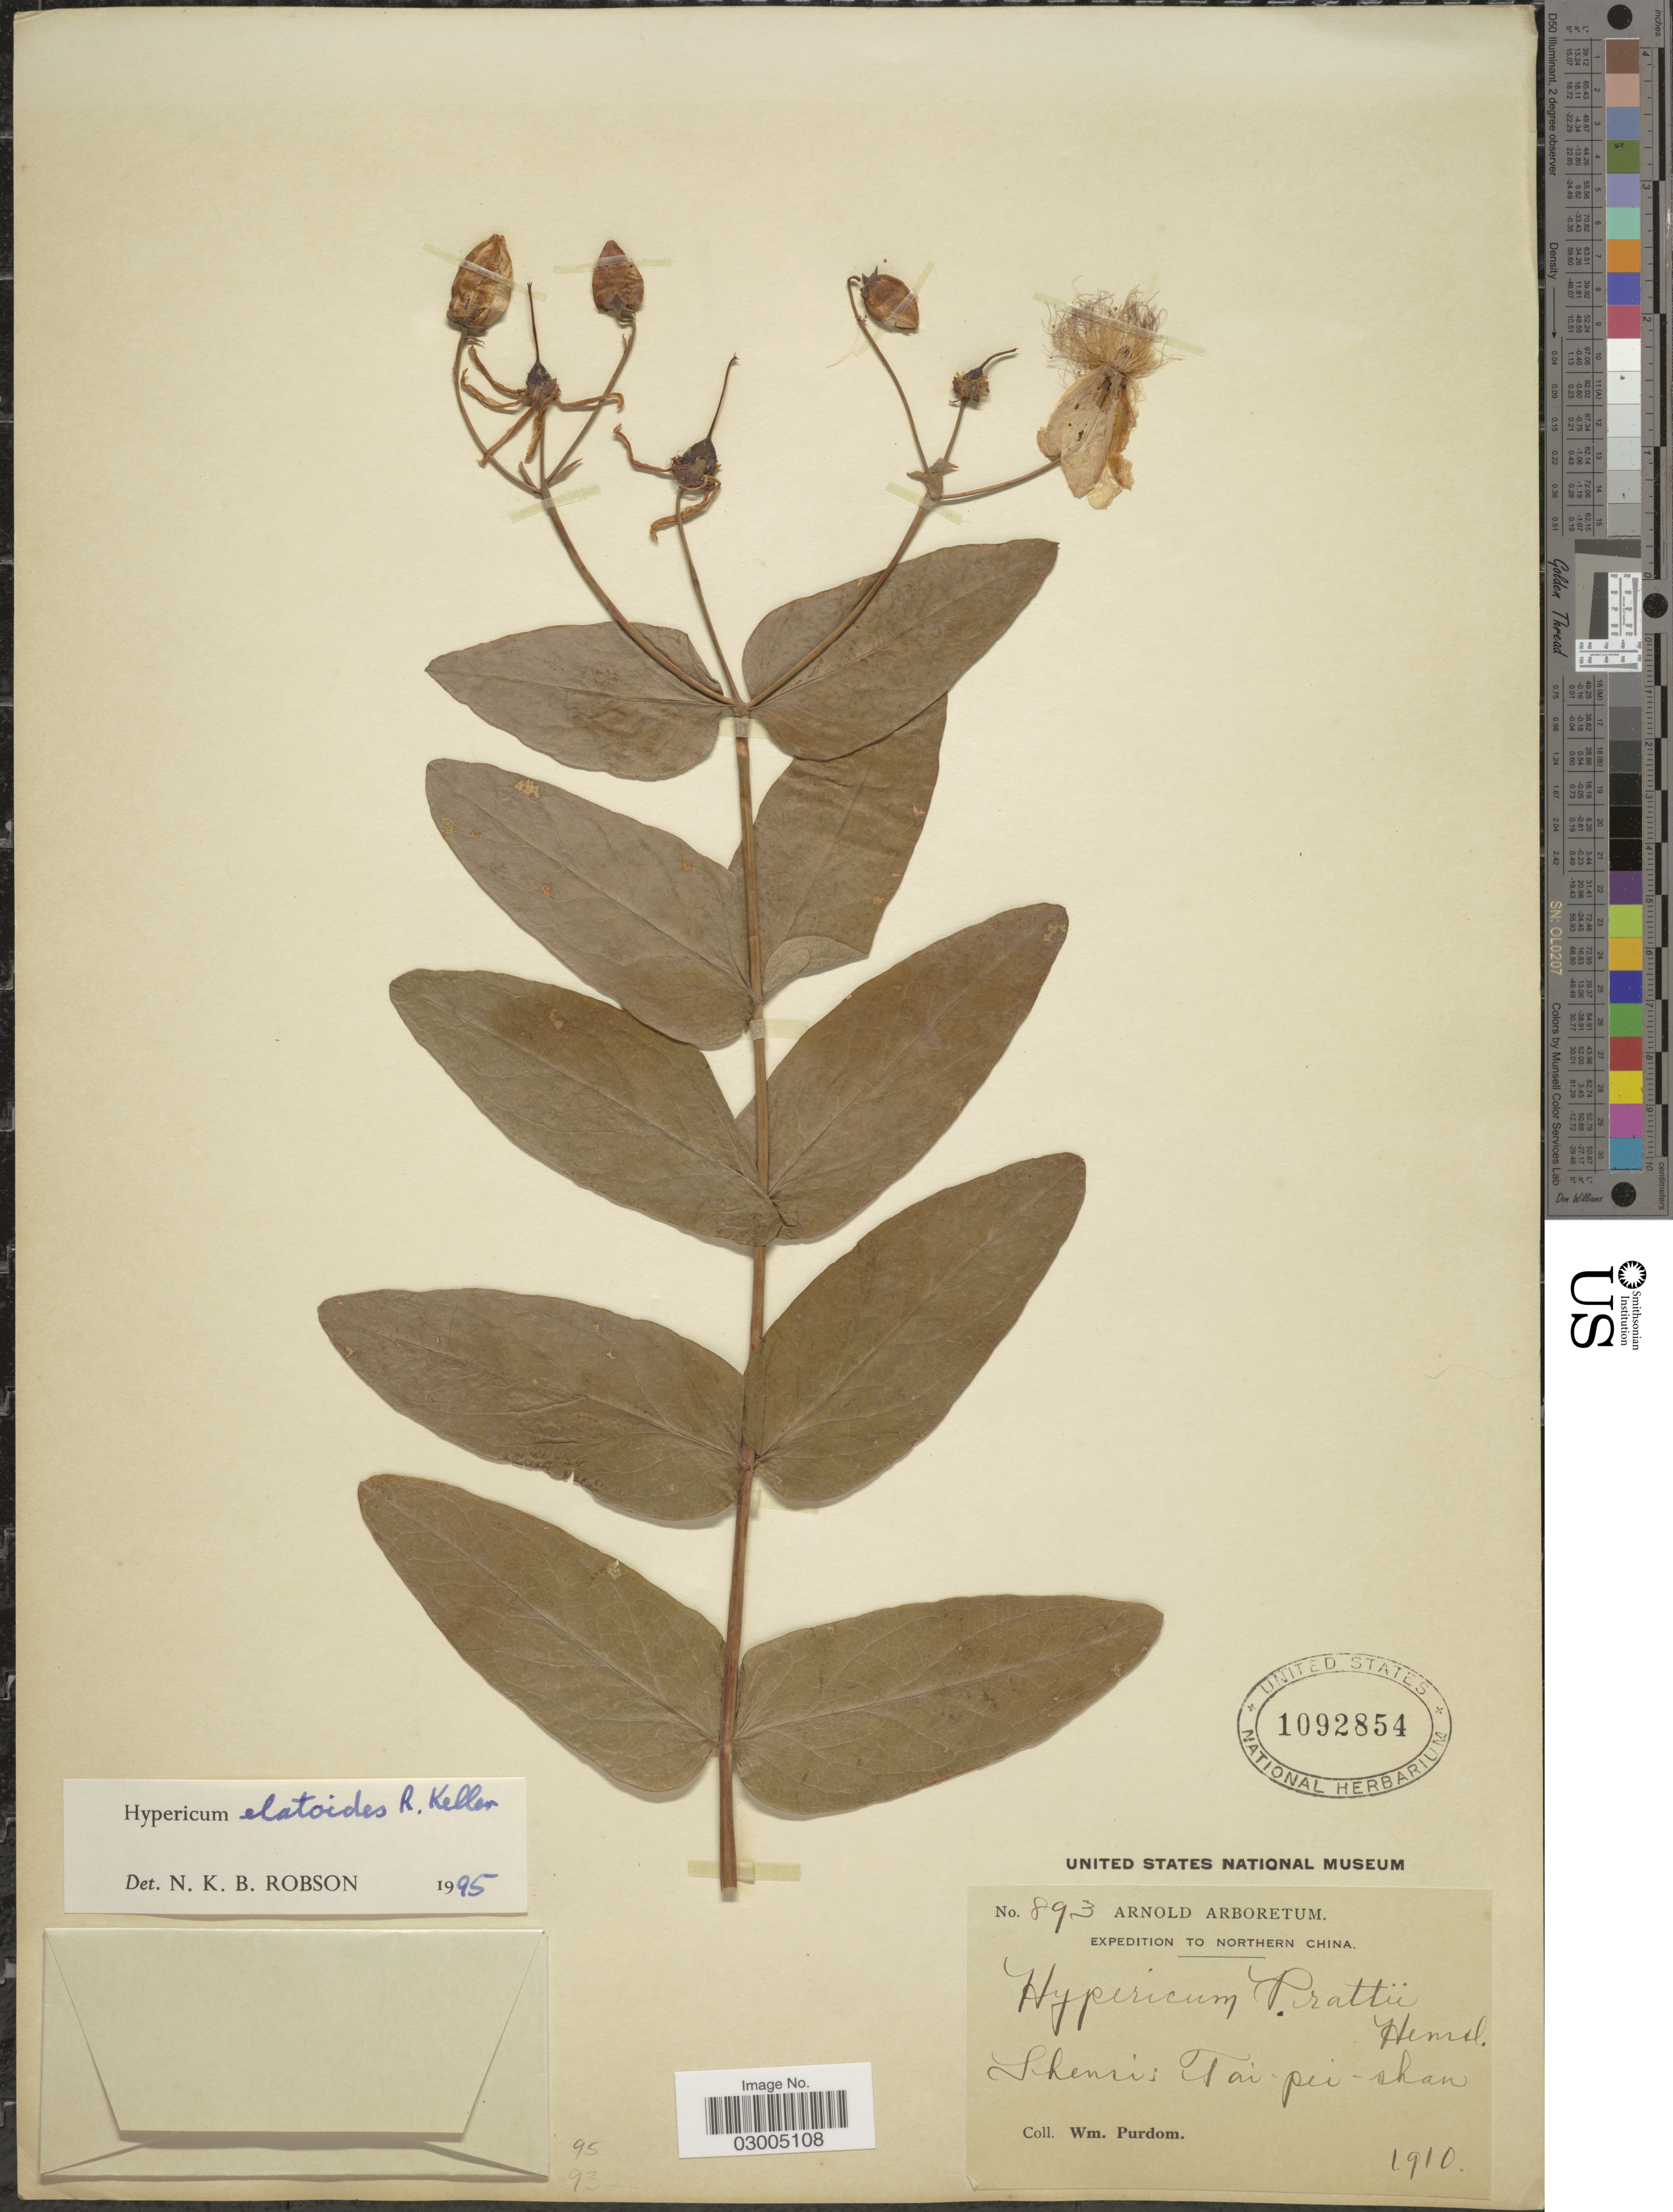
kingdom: Plantae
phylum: Tracheophyta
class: Magnoliopsida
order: Malpighiales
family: Hypericaceae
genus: Hypericum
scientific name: Hypericum elatoides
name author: R. Keller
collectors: W. Purdom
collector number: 893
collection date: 1910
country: China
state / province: Shaanxi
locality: Northern China. Shensi: Tai-pei-shan.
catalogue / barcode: US 1092854